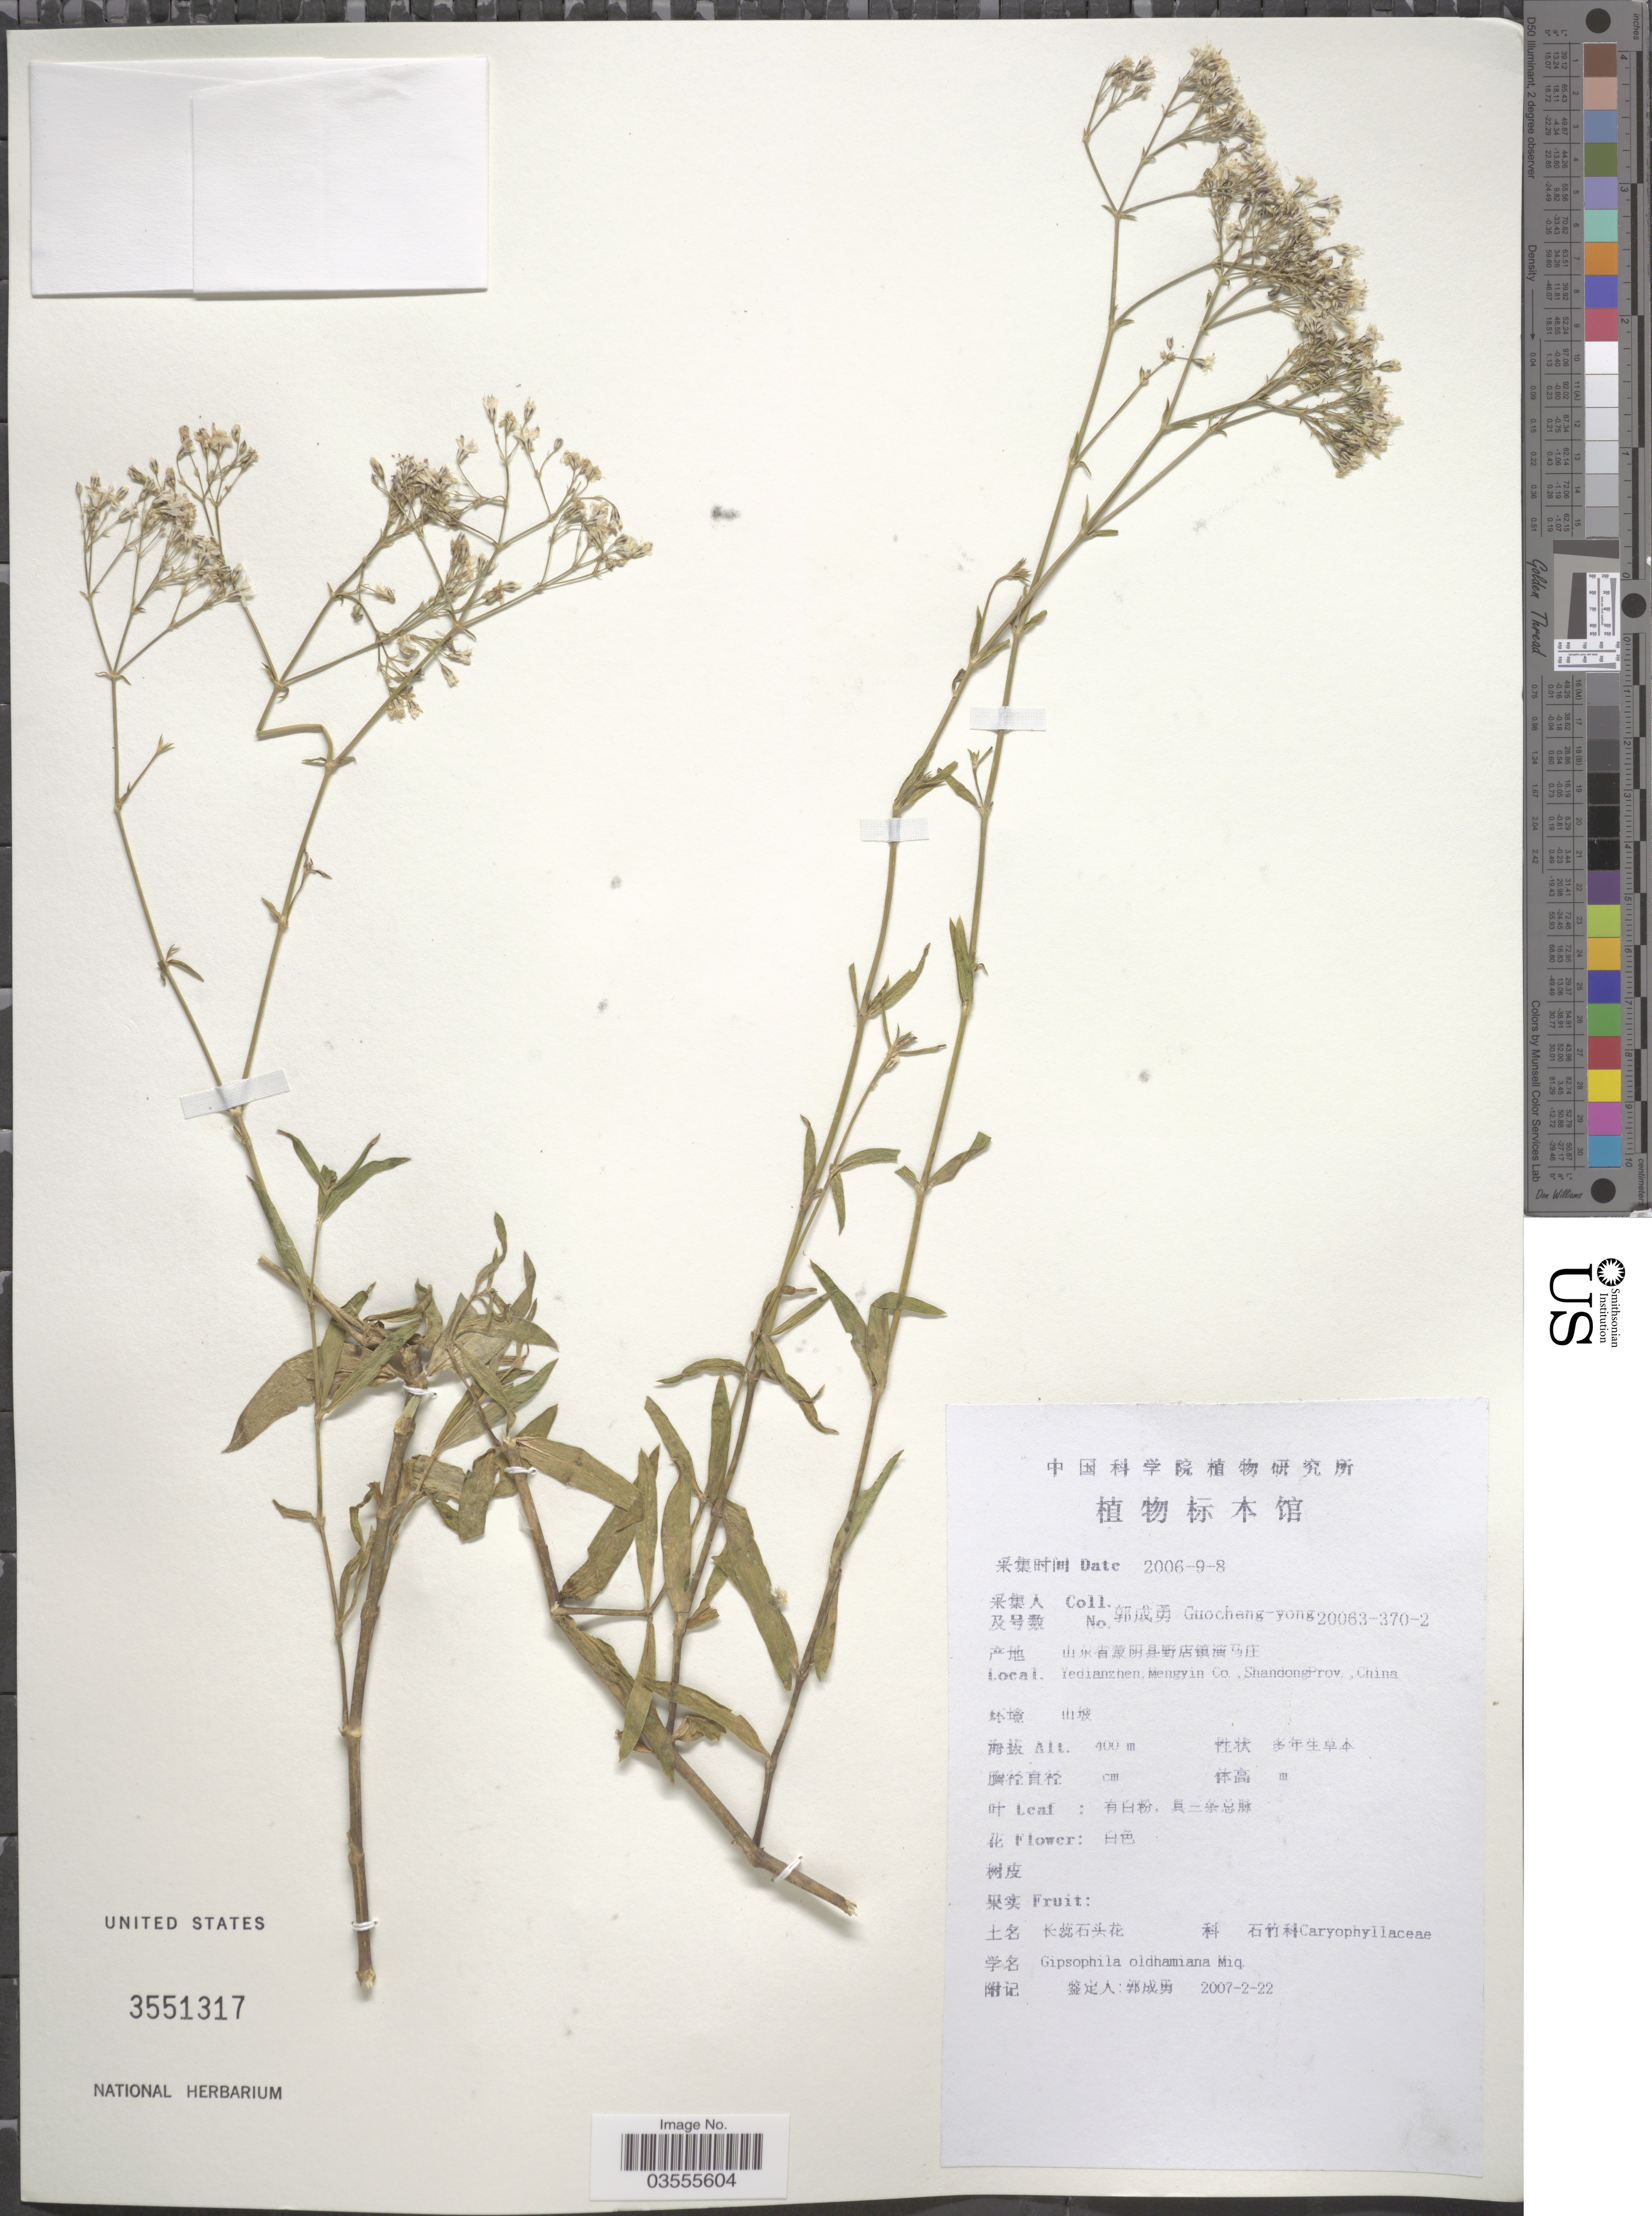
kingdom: Plantae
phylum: Tracheophyta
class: Magnoliopsida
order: Caryophyllales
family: Caryophyllaceae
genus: Gypsophila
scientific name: Gypsophila oldhamiana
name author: Miq.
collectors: Guo cheng-yong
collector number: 20063-370-2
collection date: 2006-09-08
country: China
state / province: Shandong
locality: Yedianzhen, Mengyin Co.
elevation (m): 400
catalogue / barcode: US 3551317